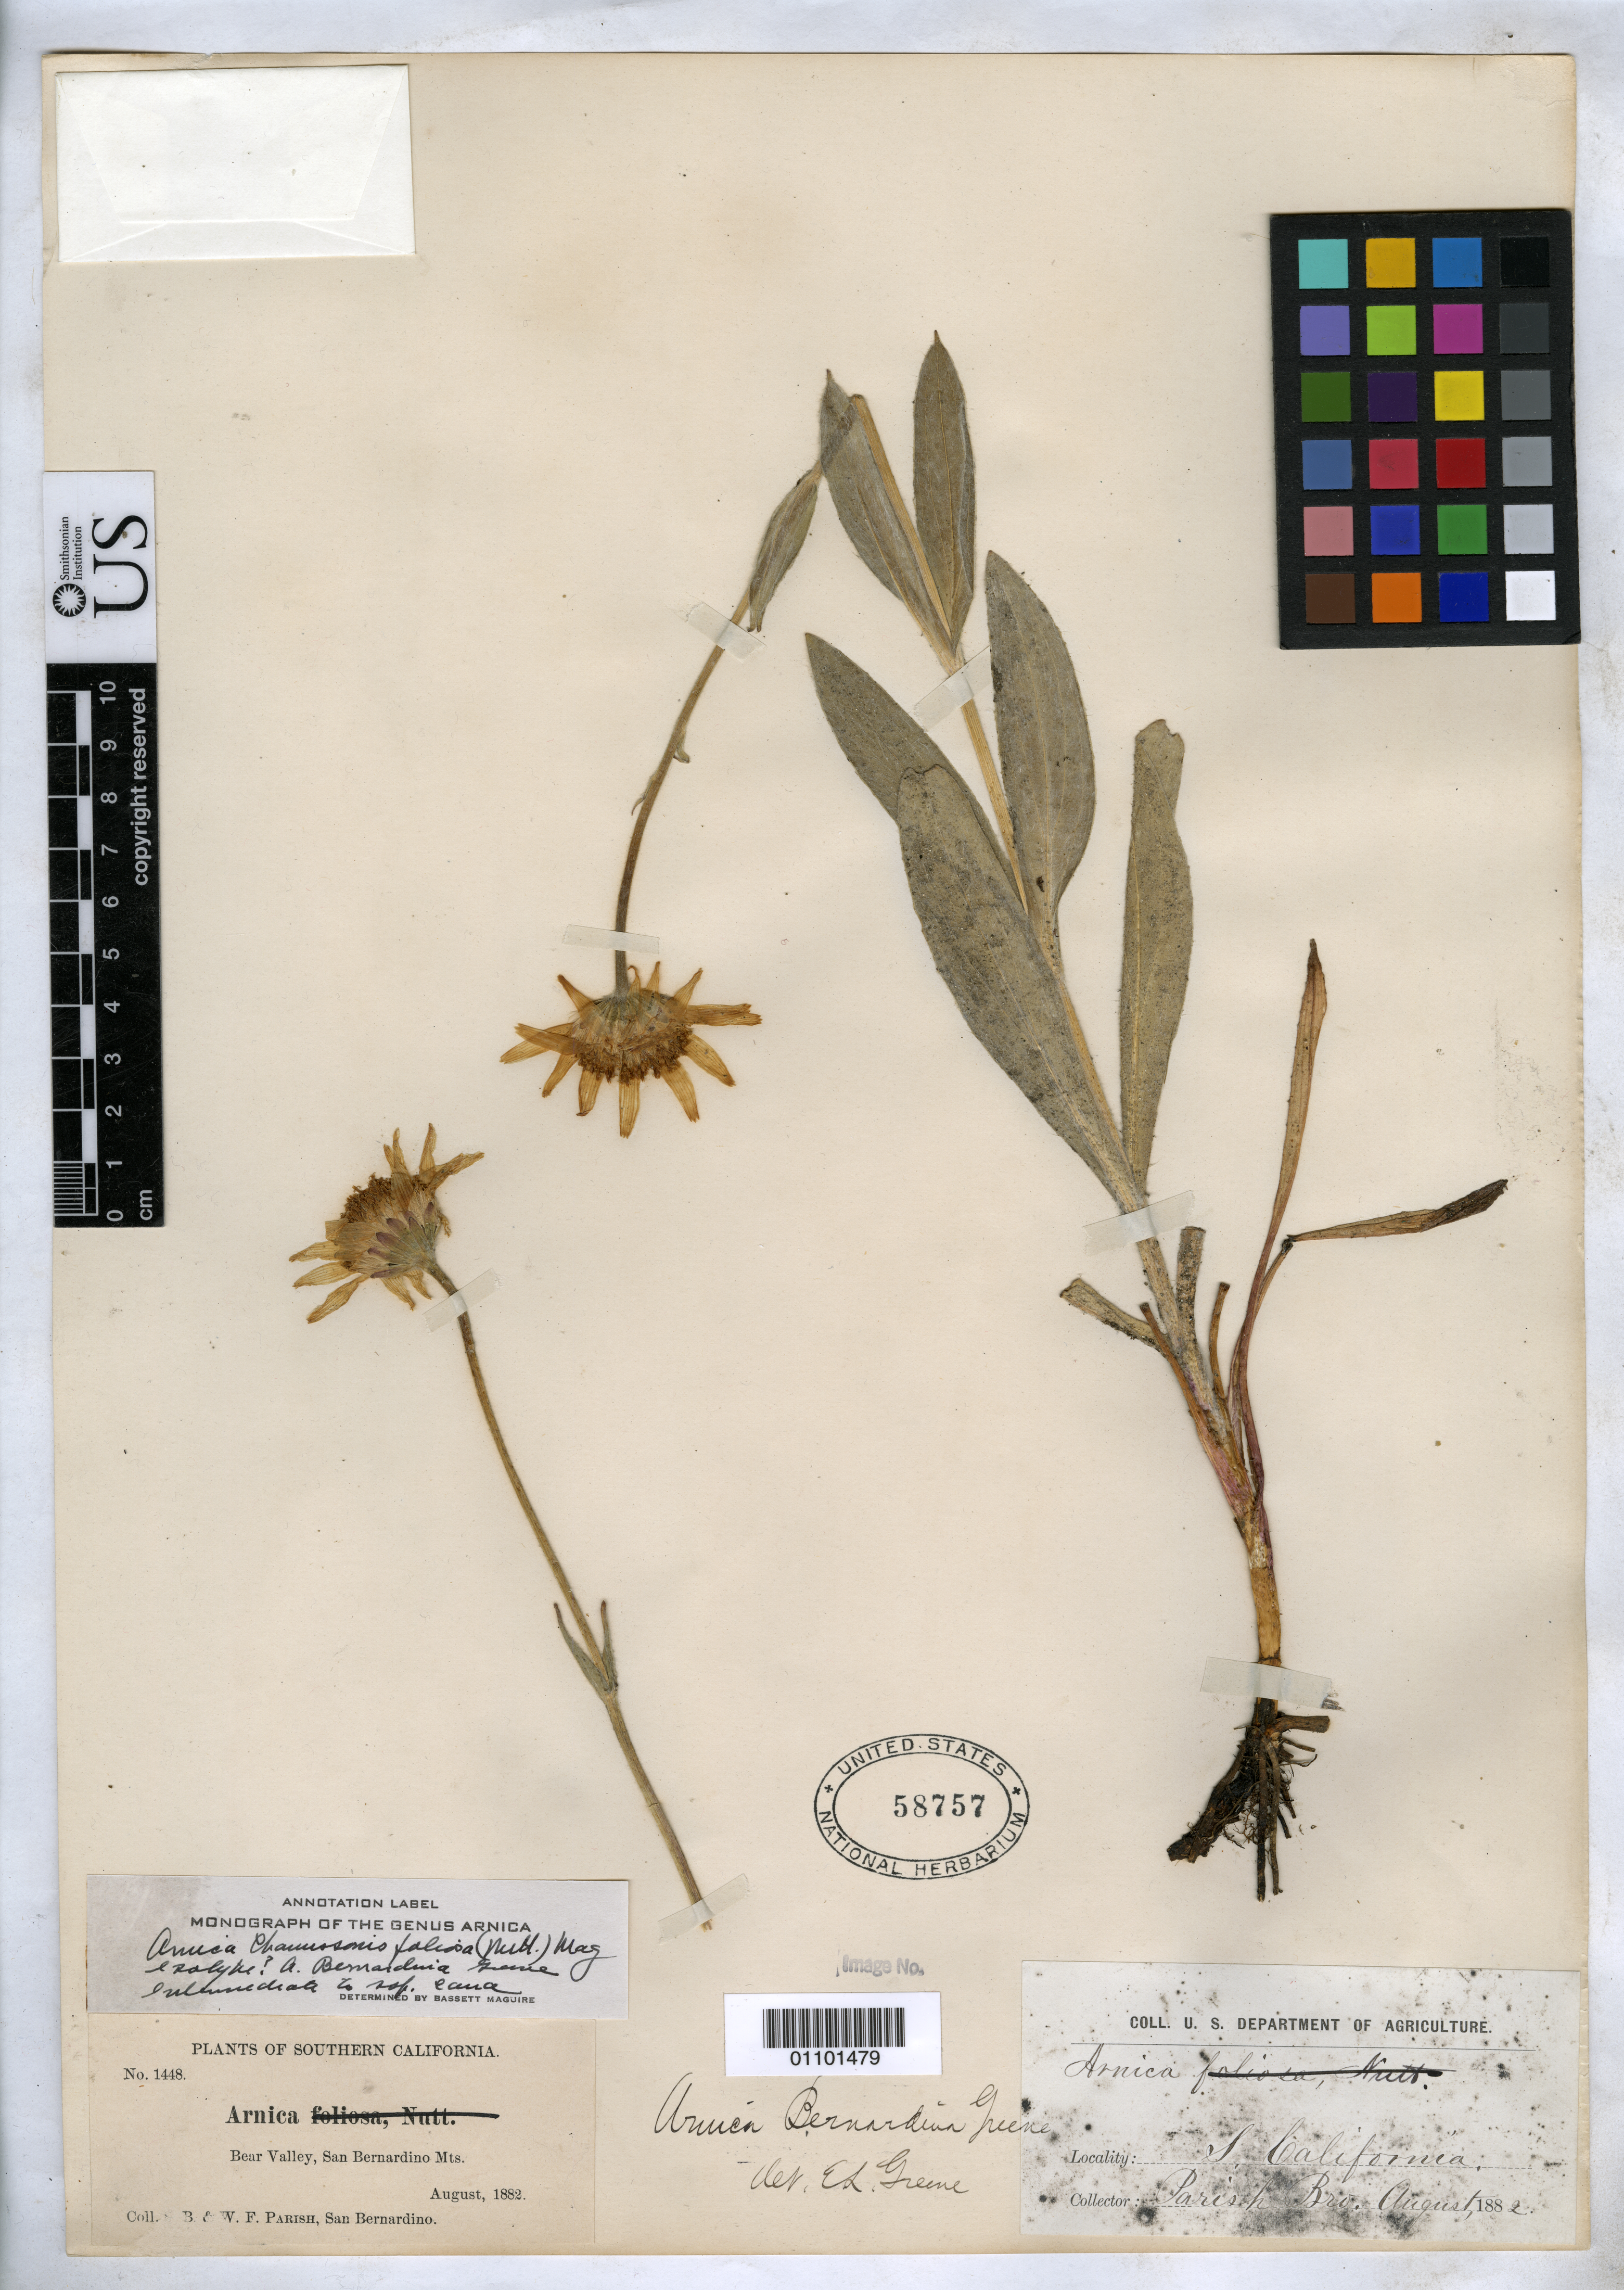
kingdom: Plantae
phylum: Tracheophyta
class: Magnoliopsida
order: Asterales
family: Asteraceae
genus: Arnica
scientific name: Arnica bernardina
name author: Greene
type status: Syntype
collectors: S. B. Parish & W. F. Parish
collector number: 1448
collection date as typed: Aug 1882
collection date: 1882-08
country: United States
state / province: California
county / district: San Bernardino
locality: Bear Valley, San Bernardino Mountains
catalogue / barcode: US 58757